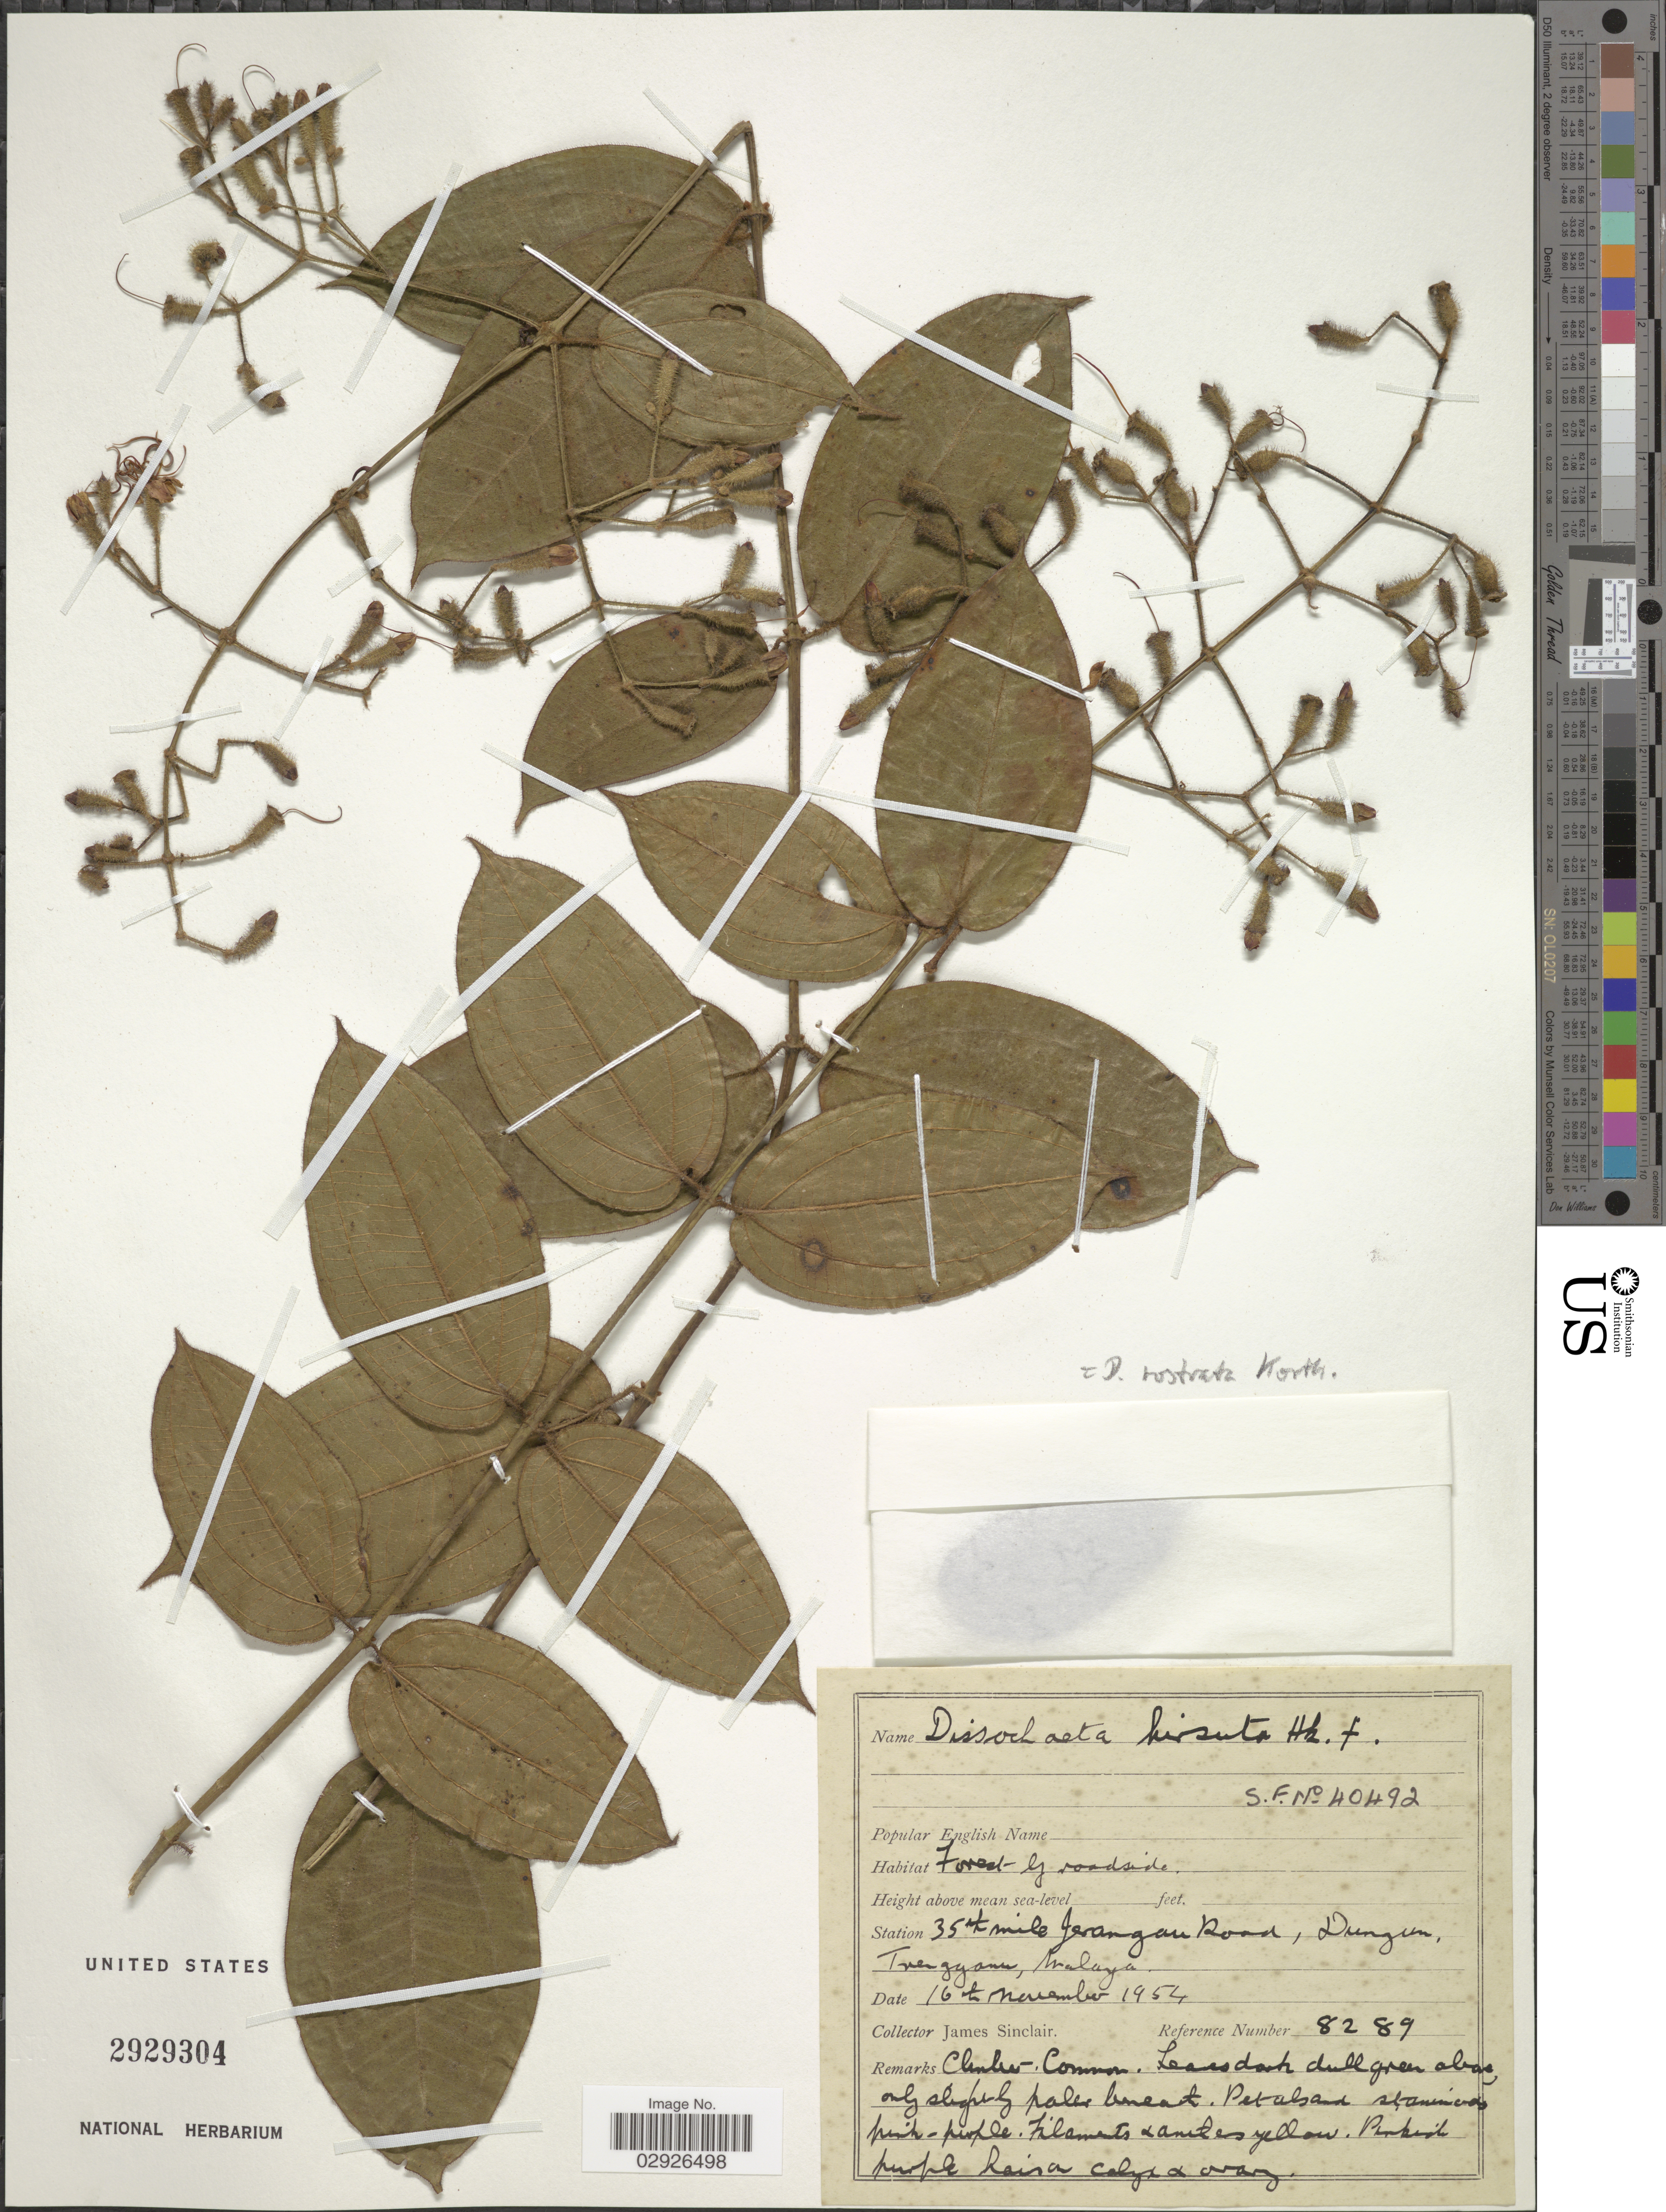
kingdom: Plantae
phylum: Tracheophyta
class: Magnoliopsida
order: Myrtales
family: Melastomataceae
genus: Dissochaeta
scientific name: Dissochaeta rostrata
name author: Korth.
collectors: J. Sinclair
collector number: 8289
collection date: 1954-11-16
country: Malaysia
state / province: Terengganu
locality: Station 35th mile Jerangau Road, Dungun, Trengganu, Malaya.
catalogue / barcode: US 2929304